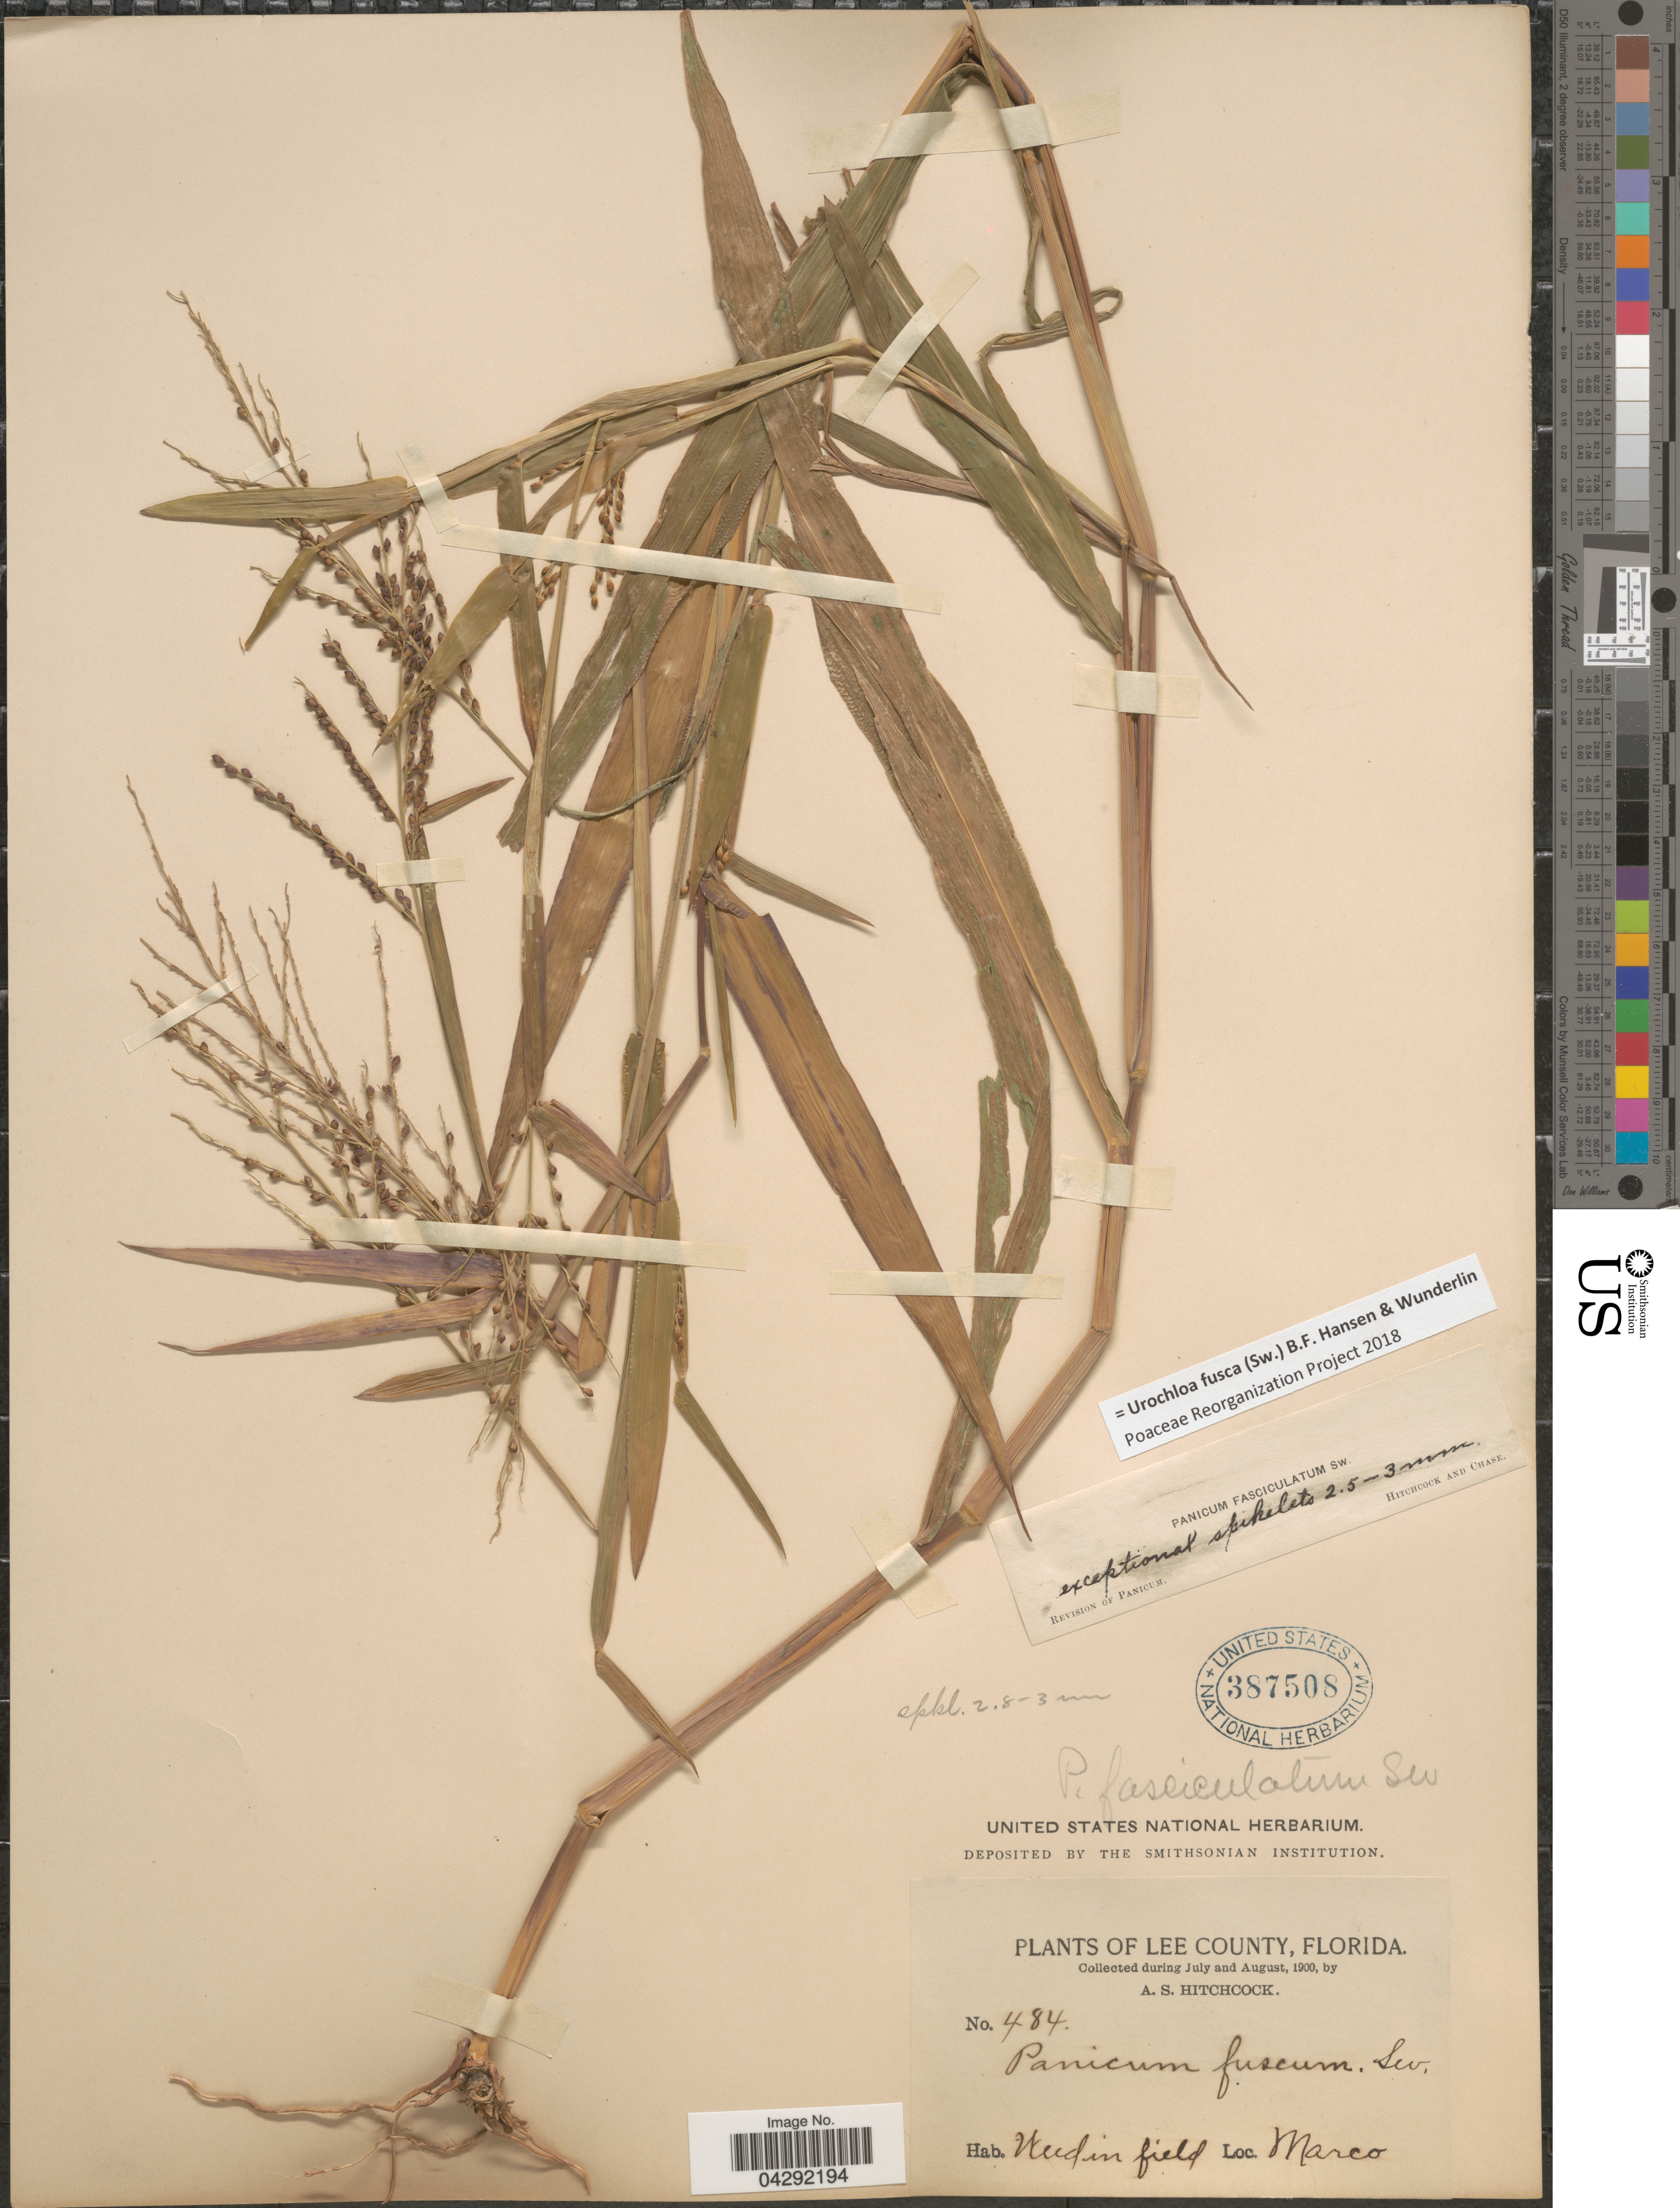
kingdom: Plantae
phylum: Tracheophyta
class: Liliopsida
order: Poales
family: Poaceae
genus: Urochloa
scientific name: Urochloa fusca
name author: (Sw.) B.F. Hansen & Wunderlin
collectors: A. S. Hitchcock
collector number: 484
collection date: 1900-07/1900-08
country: United States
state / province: Florida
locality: Lee County. Marco.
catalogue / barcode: US 387508